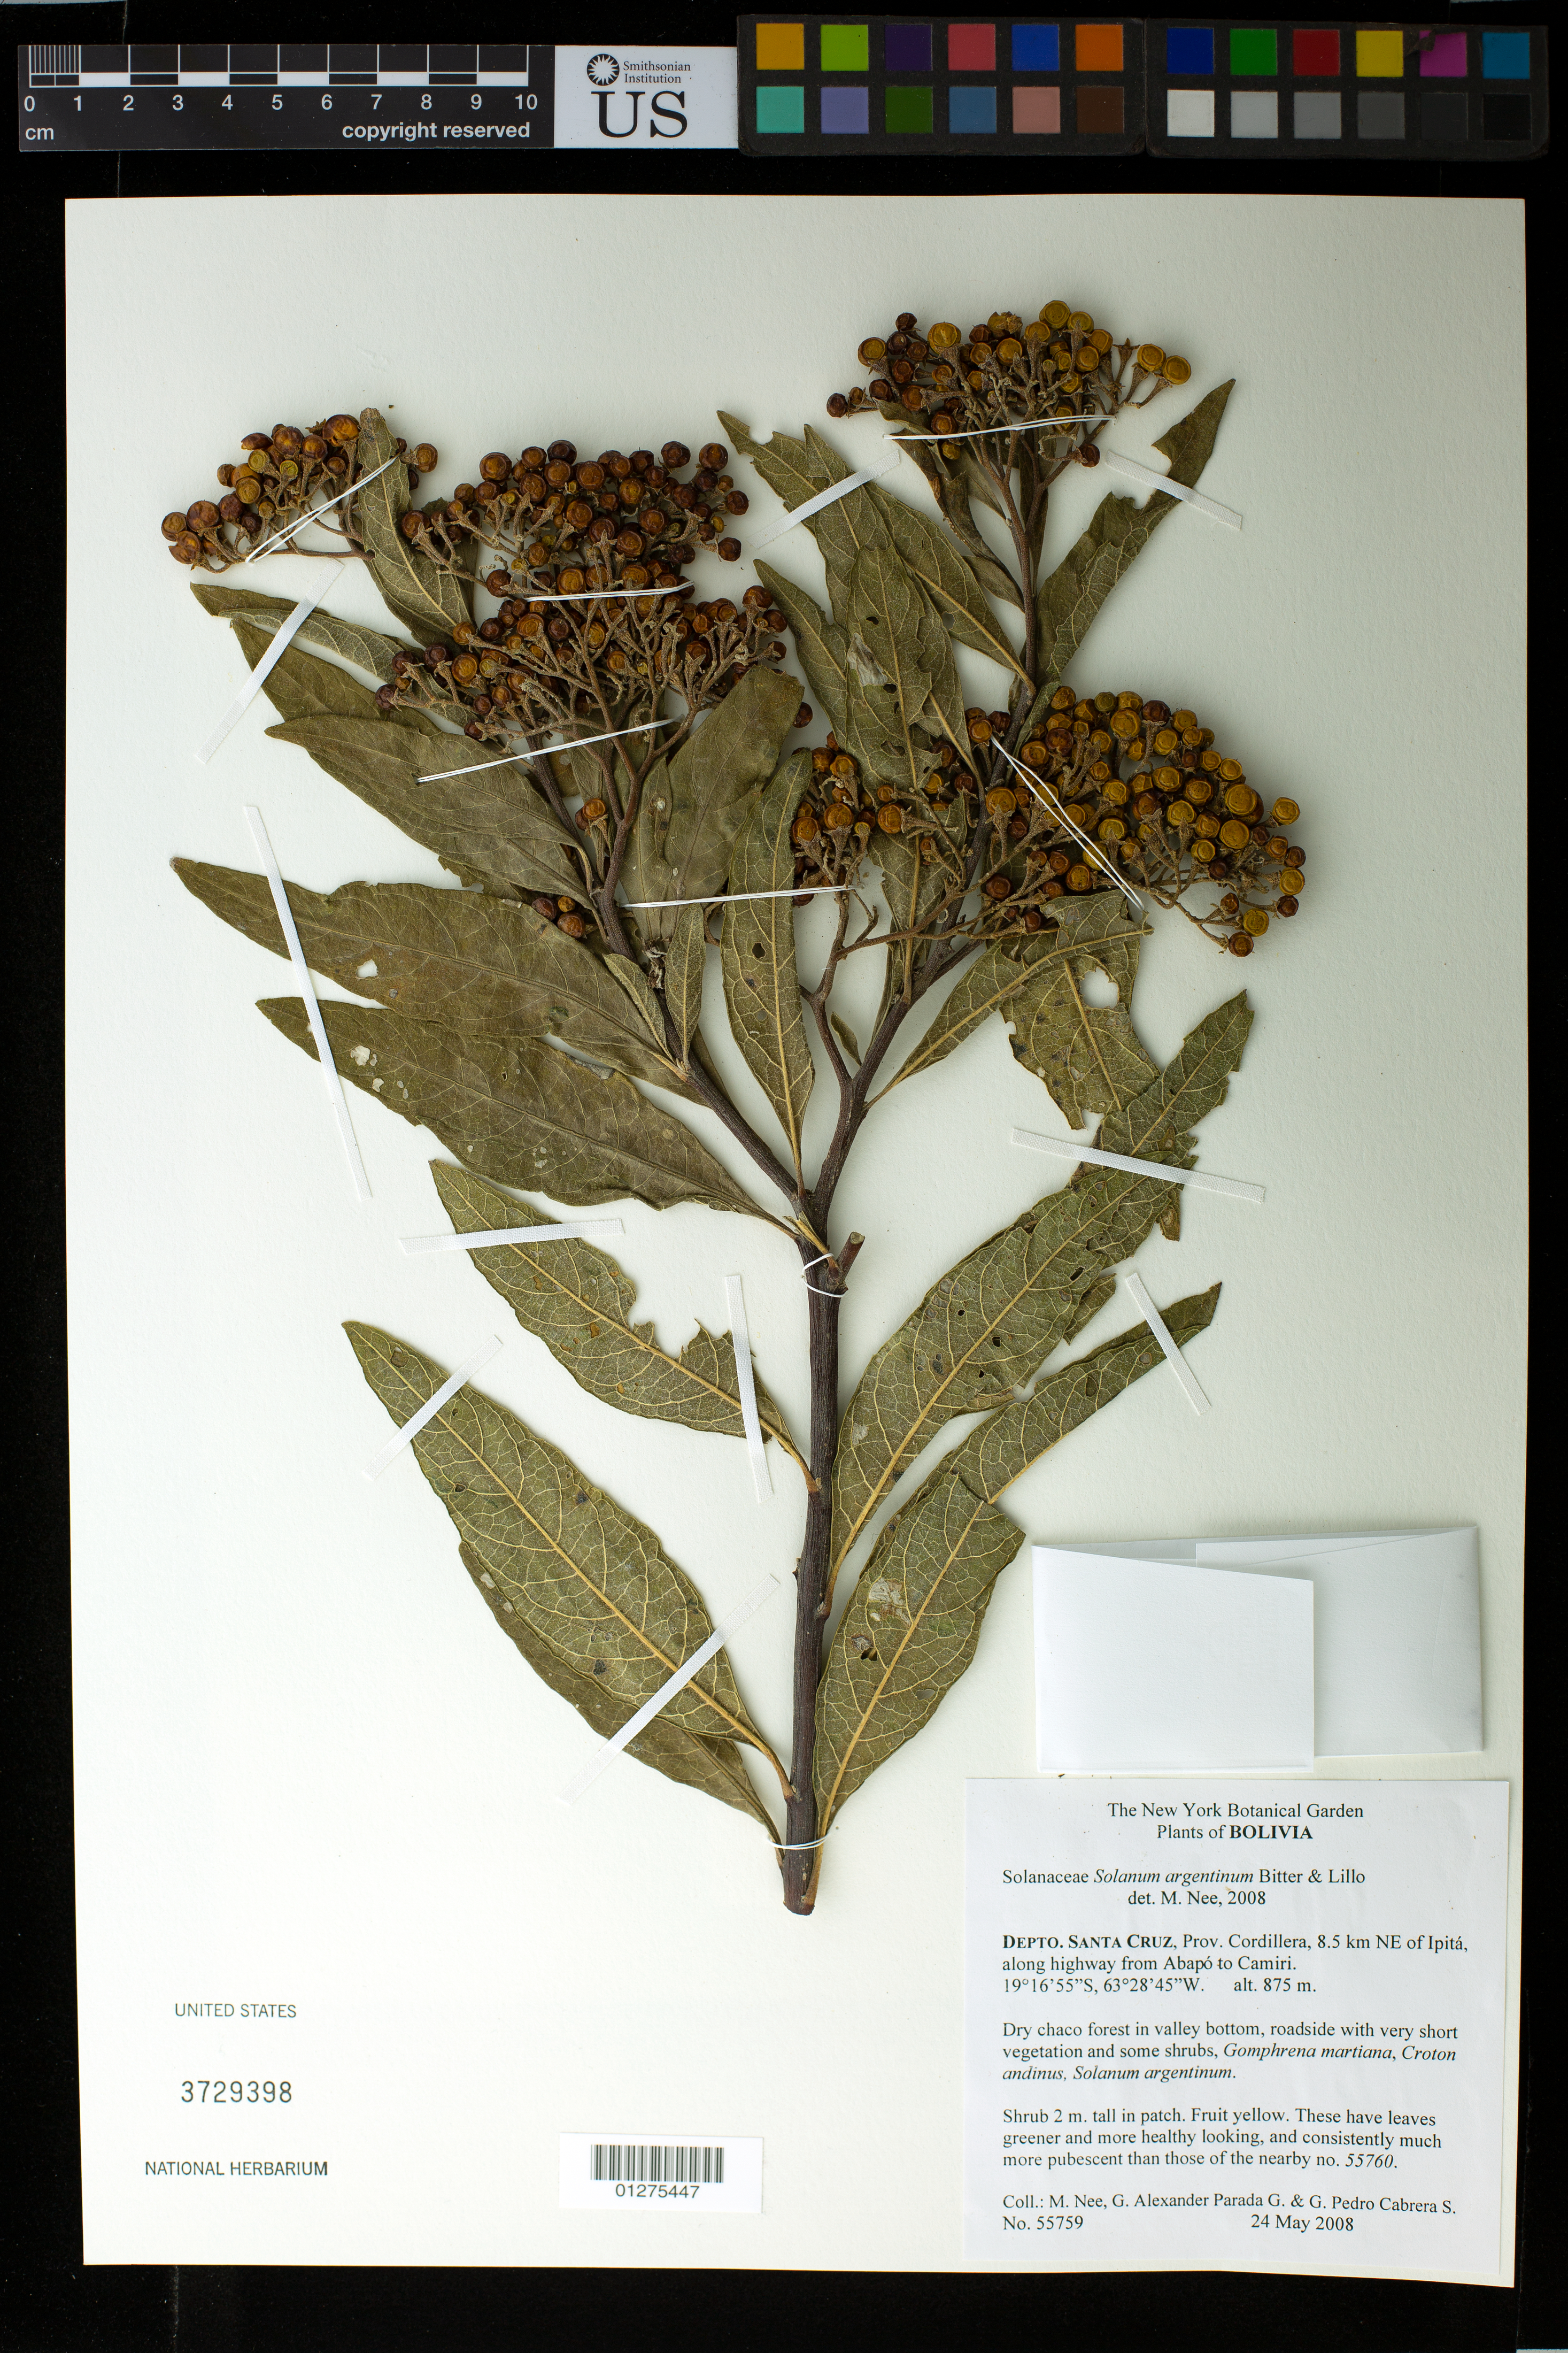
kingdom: Plantae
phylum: Tracheophyta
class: Magnoliopsida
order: Solanales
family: Solanaceae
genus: Solanum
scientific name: Solanum argentinum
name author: Bitter & Lillo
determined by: Nee, M.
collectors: M. Nee, G. Parada & G. Cabrera S.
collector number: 55759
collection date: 2008-05-24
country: Bolivia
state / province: Santa Cruz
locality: Depto. Santa Cruz Cordillera, 8.5 km NE of Ipita, along highway from Abapo to Camiri. alt. 875m.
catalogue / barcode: US 3729398